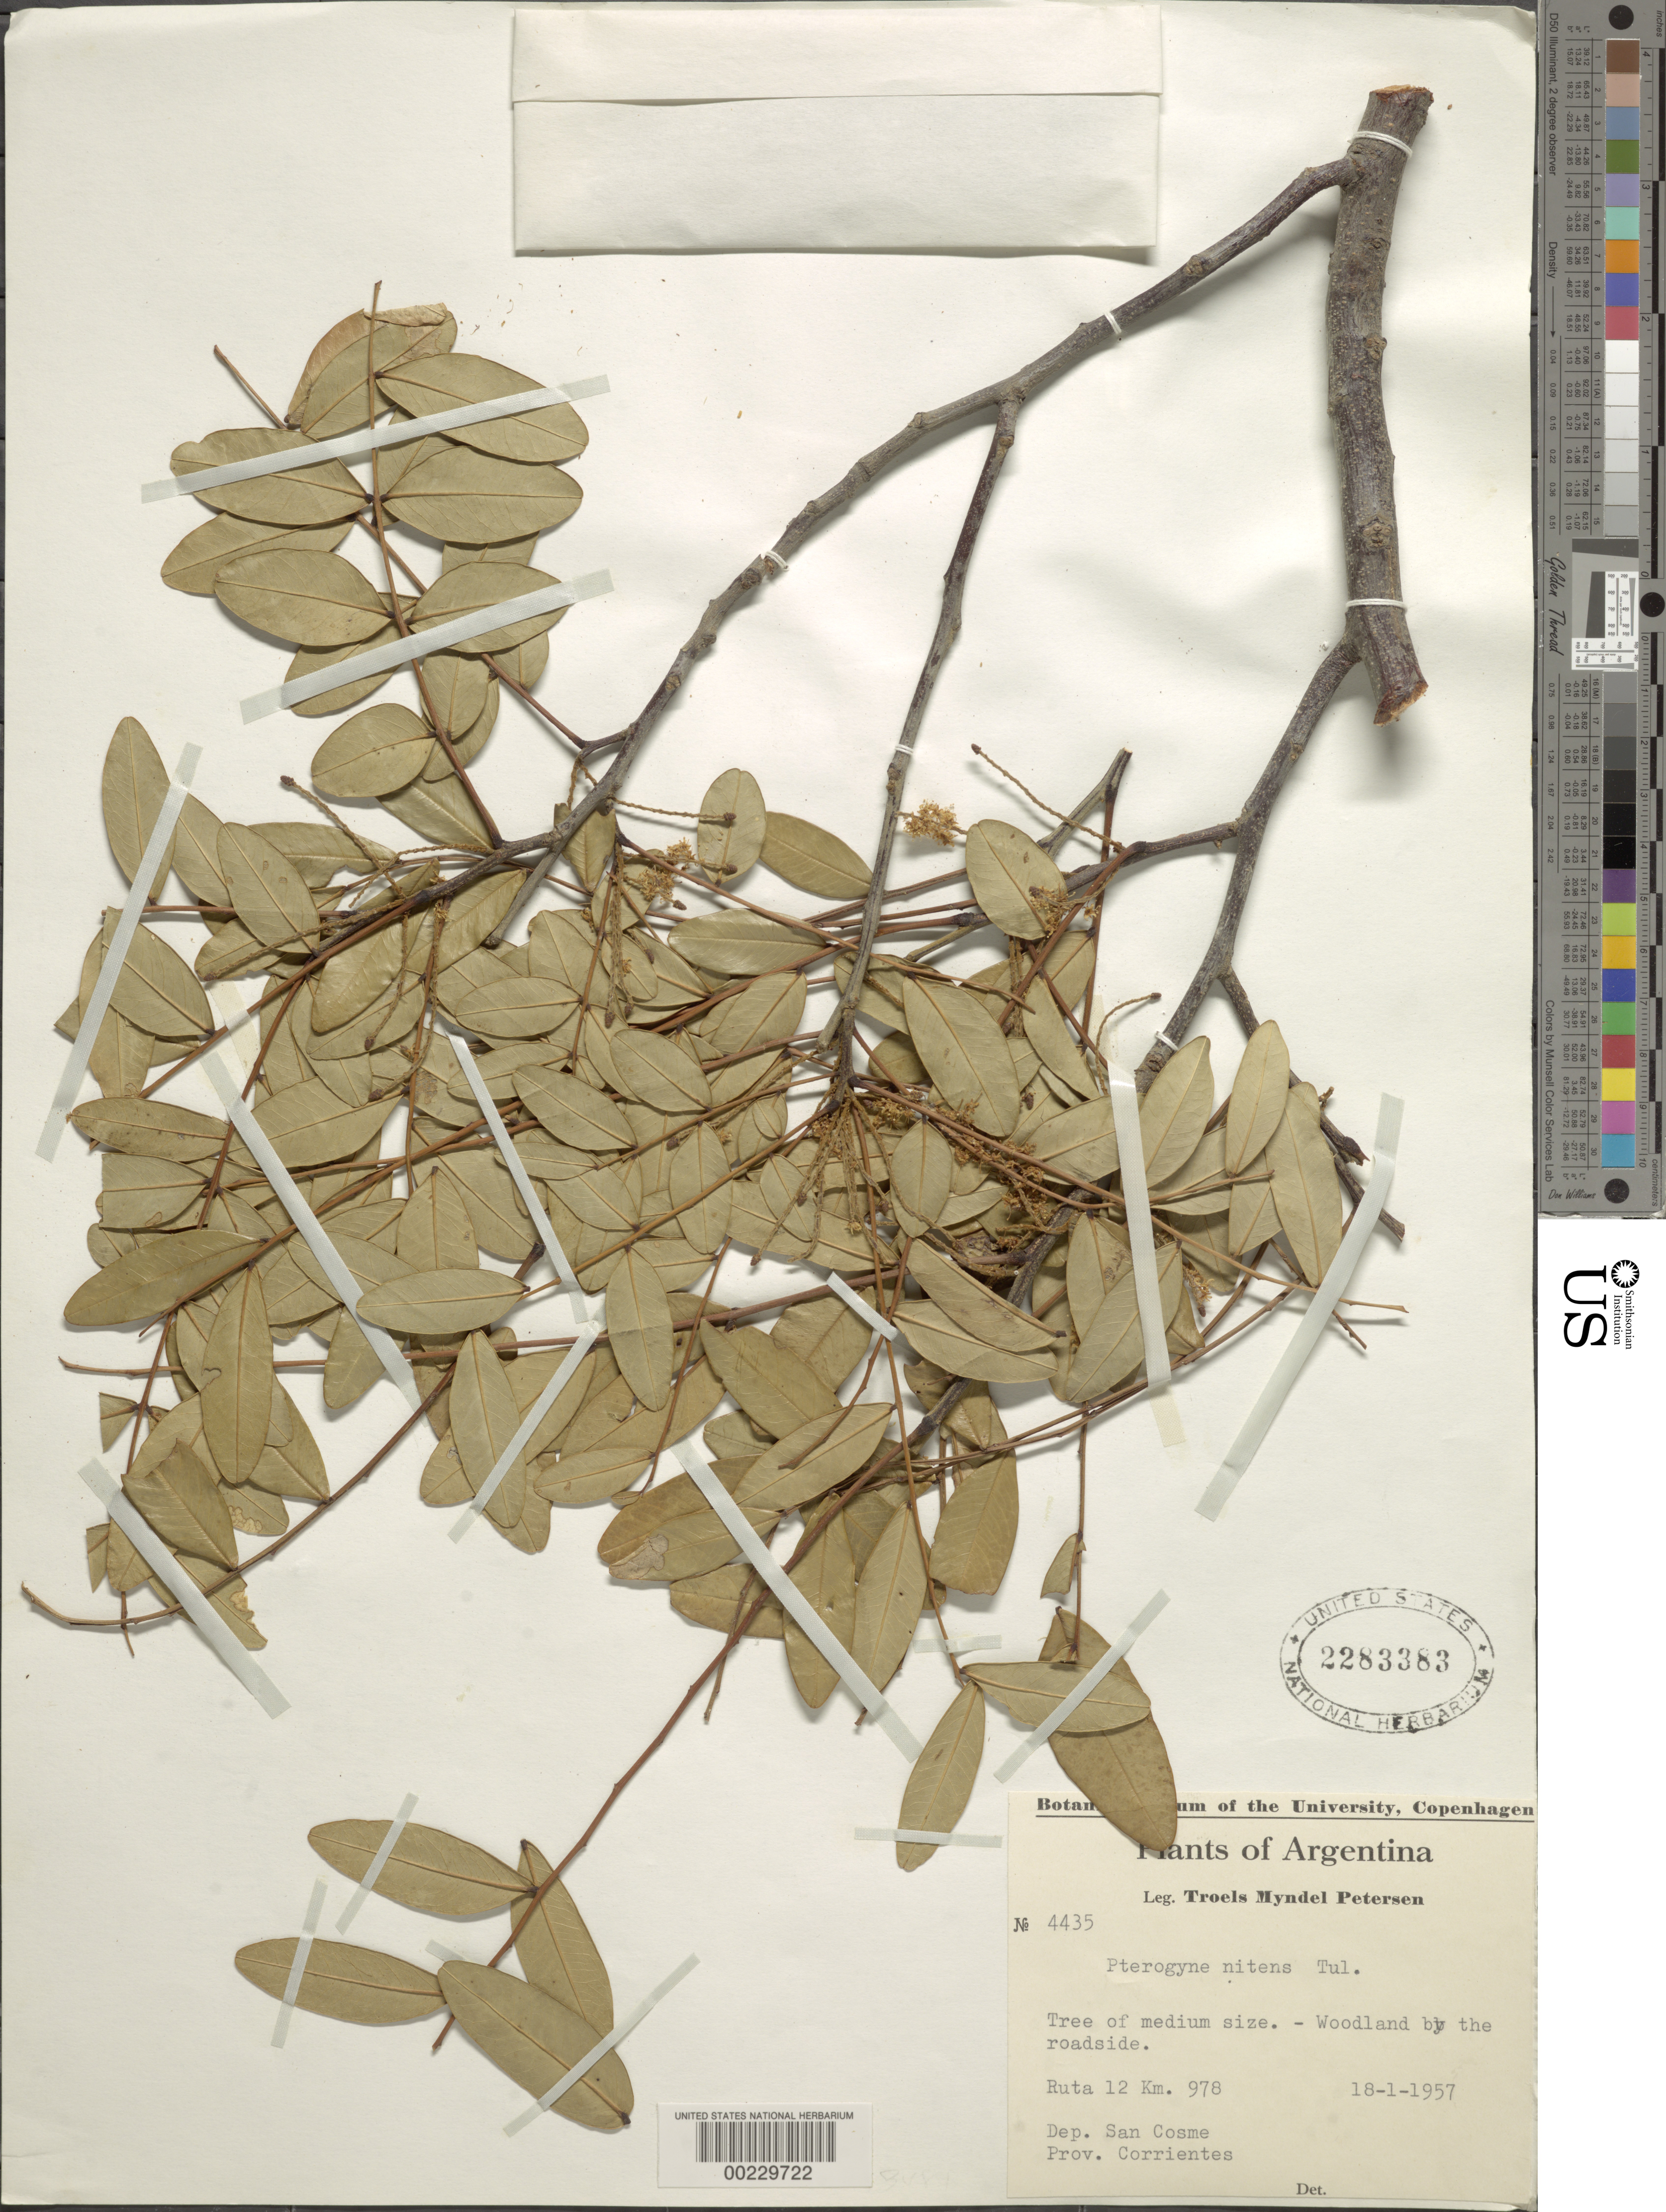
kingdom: Plantae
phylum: Tracheophyta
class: Magnoliopsida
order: Fabales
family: Fabaceae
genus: Pterogyne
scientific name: Pterogyne nitens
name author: Tul.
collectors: L. M. Petersen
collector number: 4435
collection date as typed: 18 Jan 1957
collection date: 1957-01-18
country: Argentina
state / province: Corrientes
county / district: San Cosme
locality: Ruta 12 km 978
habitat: Woodland by roadside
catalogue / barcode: US 2283383